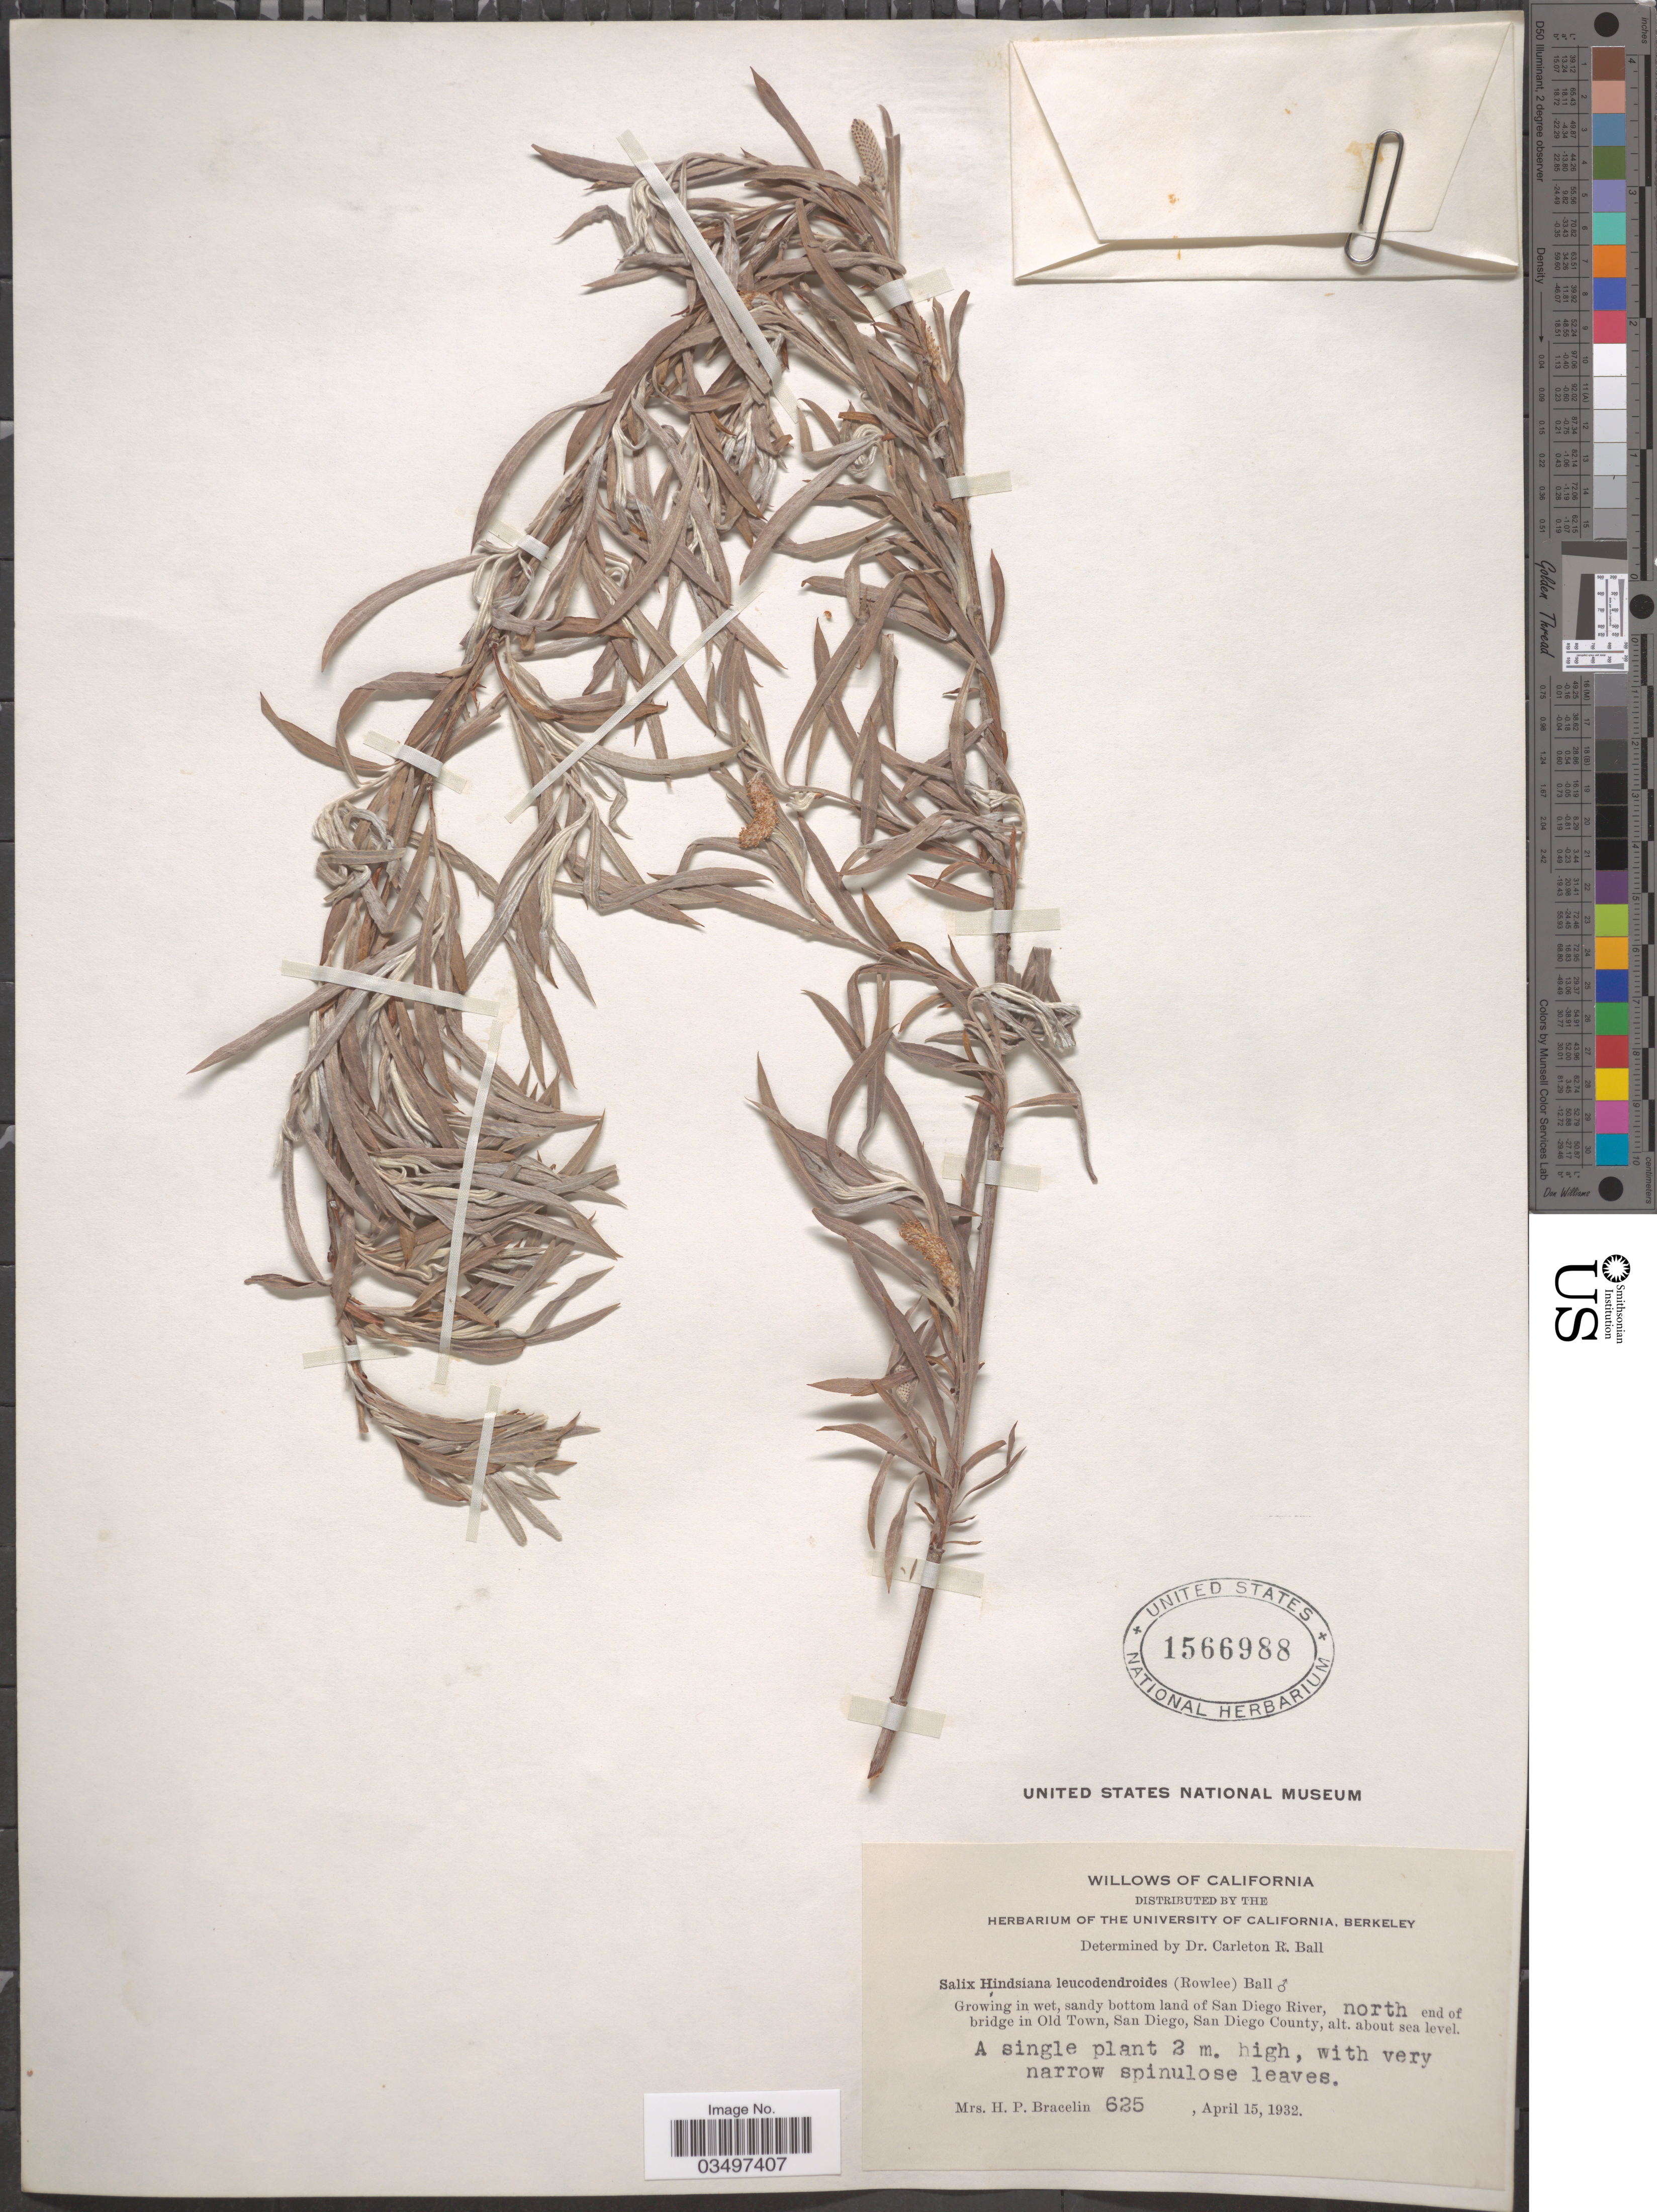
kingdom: Plantae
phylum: Tracheophyta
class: Magnoliopsida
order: Malpighiales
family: Salicaceae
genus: Salix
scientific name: Salix hindsiana var. leucodendroides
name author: (Rowlee) C.R. Ball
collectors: H. Bracelin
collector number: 625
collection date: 1932-04-15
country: United States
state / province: California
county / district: San Diego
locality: Sandy bottom land of San Diego River, north end of bridge in Old Town, San Diego, San Diego County.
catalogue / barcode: US 1566988